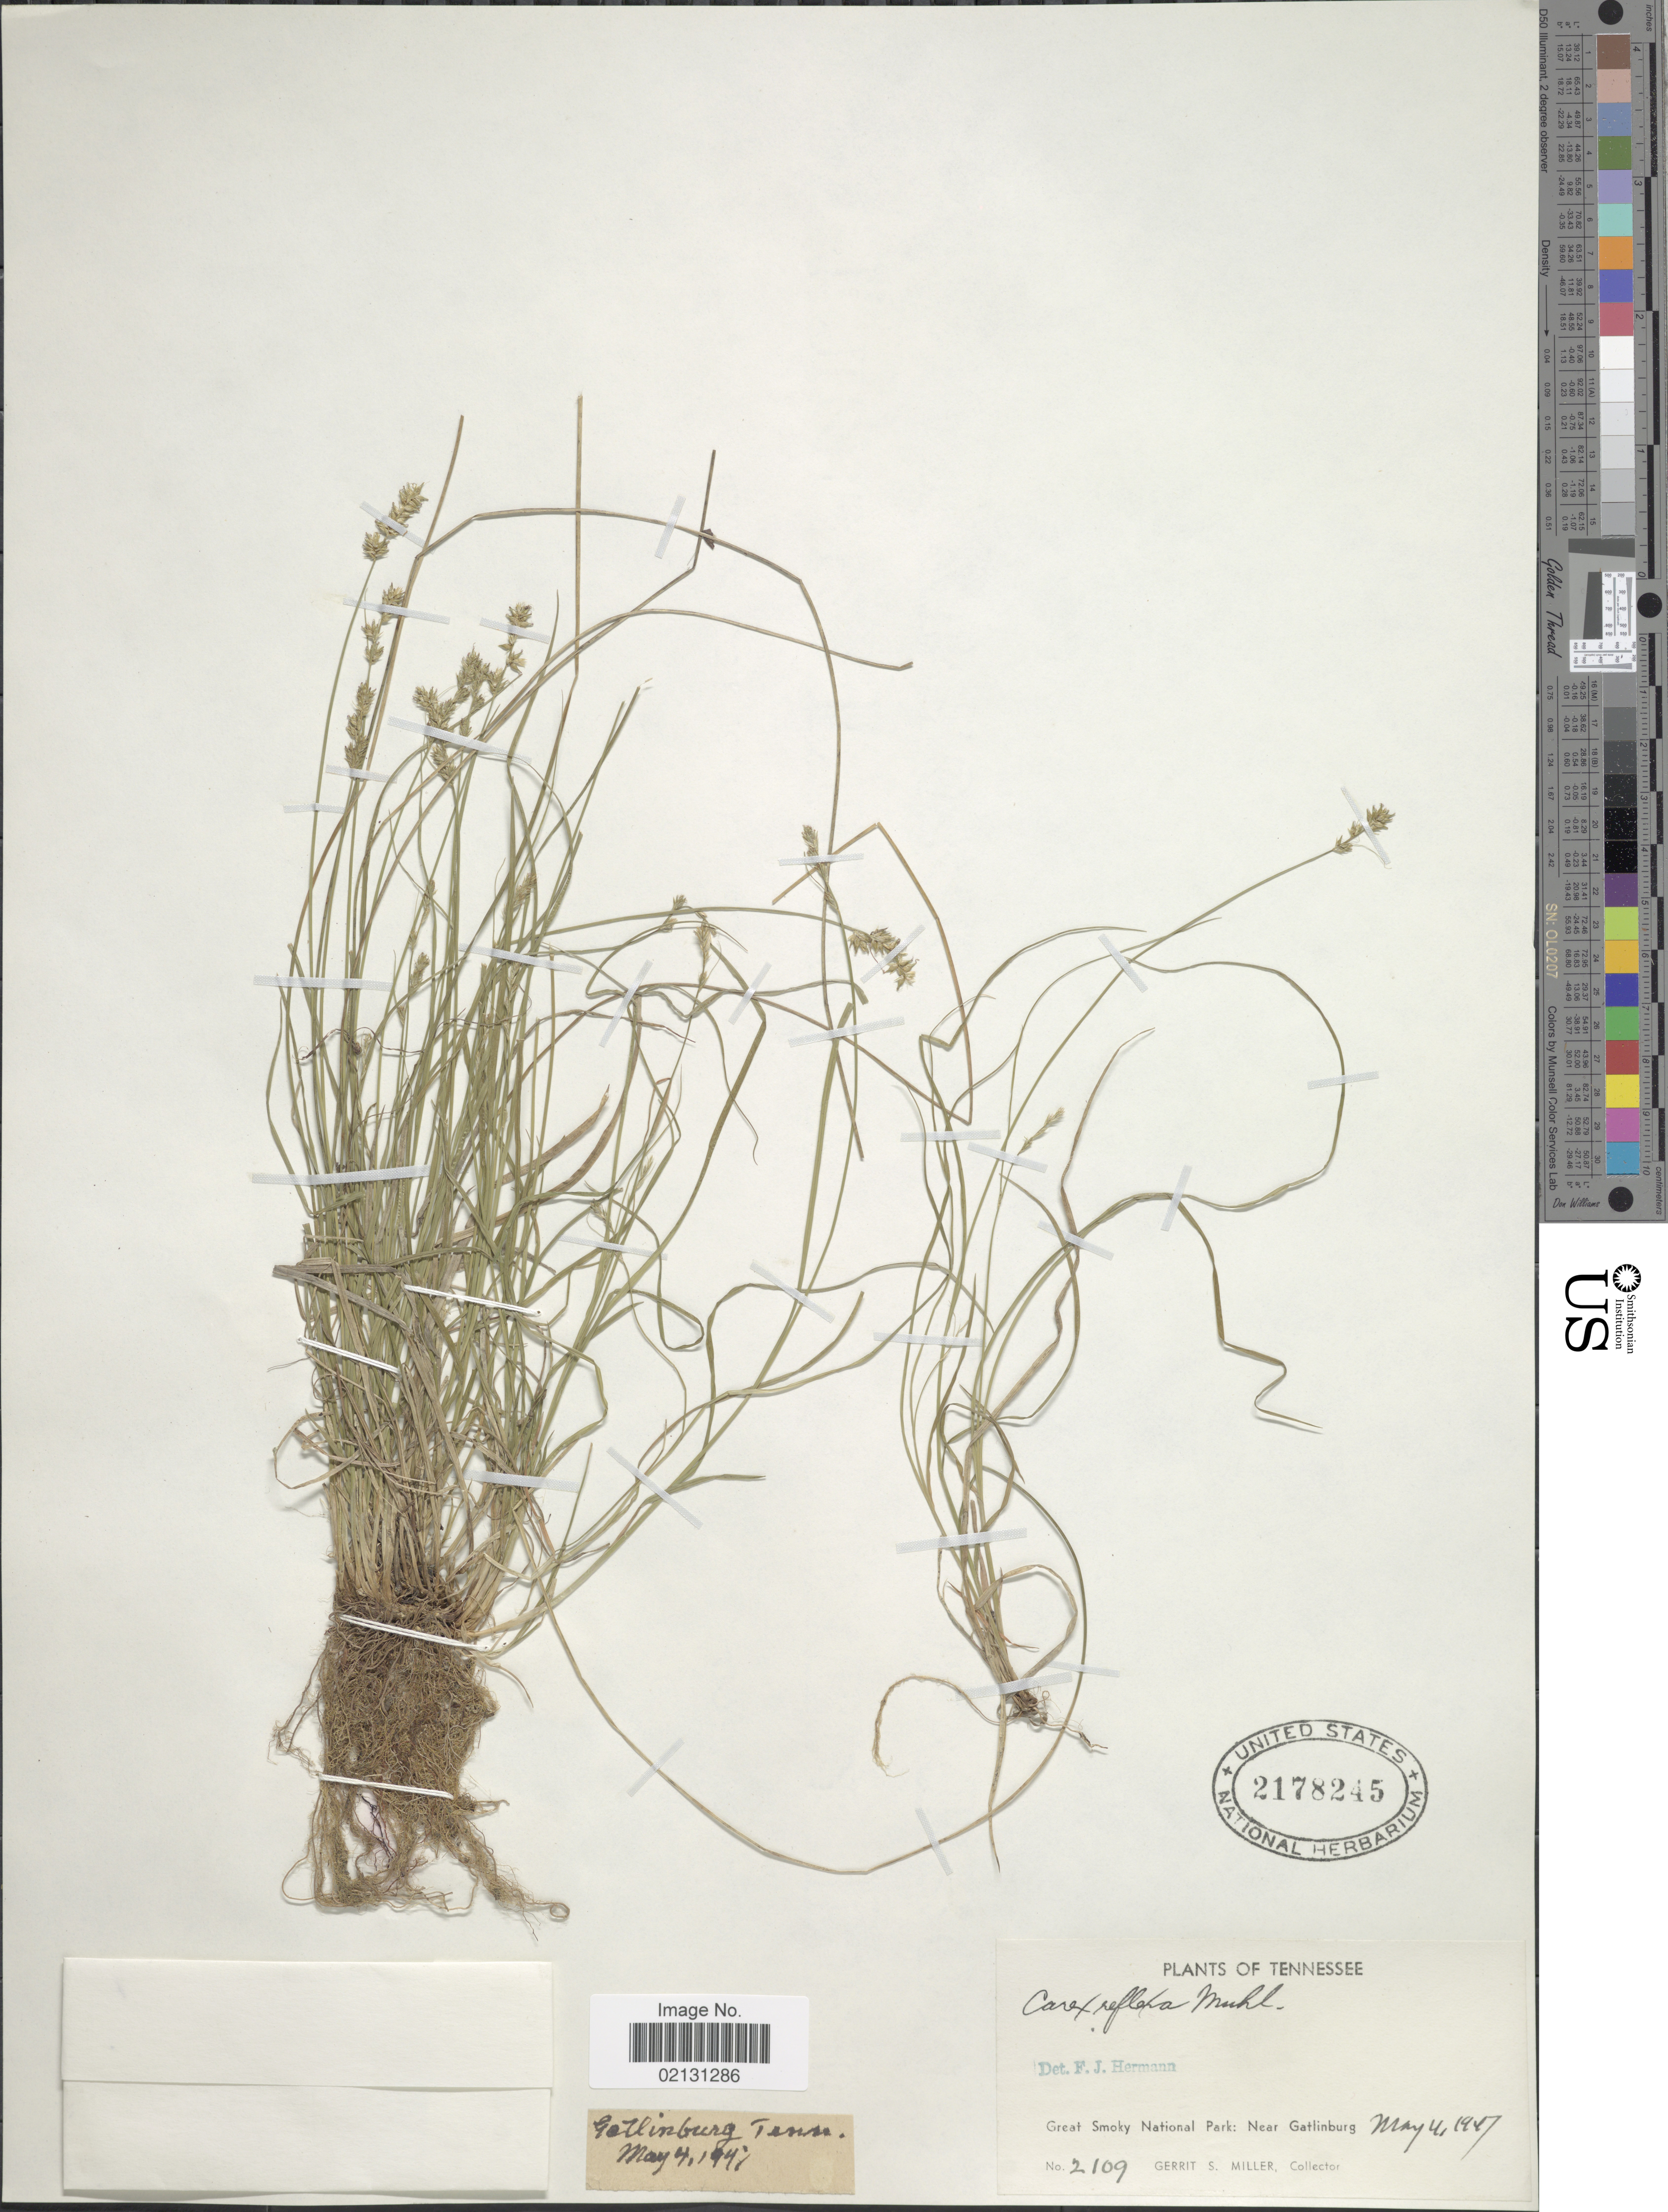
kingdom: Plantae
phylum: Tracheophyta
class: Liliopsida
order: Poales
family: Cyperaceae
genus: Carex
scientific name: Carex retroflexa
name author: Muhl. ex Willd.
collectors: G. S. Miller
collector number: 2109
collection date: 1947-05-04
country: United States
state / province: Tennessee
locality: Great Smoky National Park: Near Gatlinburg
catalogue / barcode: US 2178245